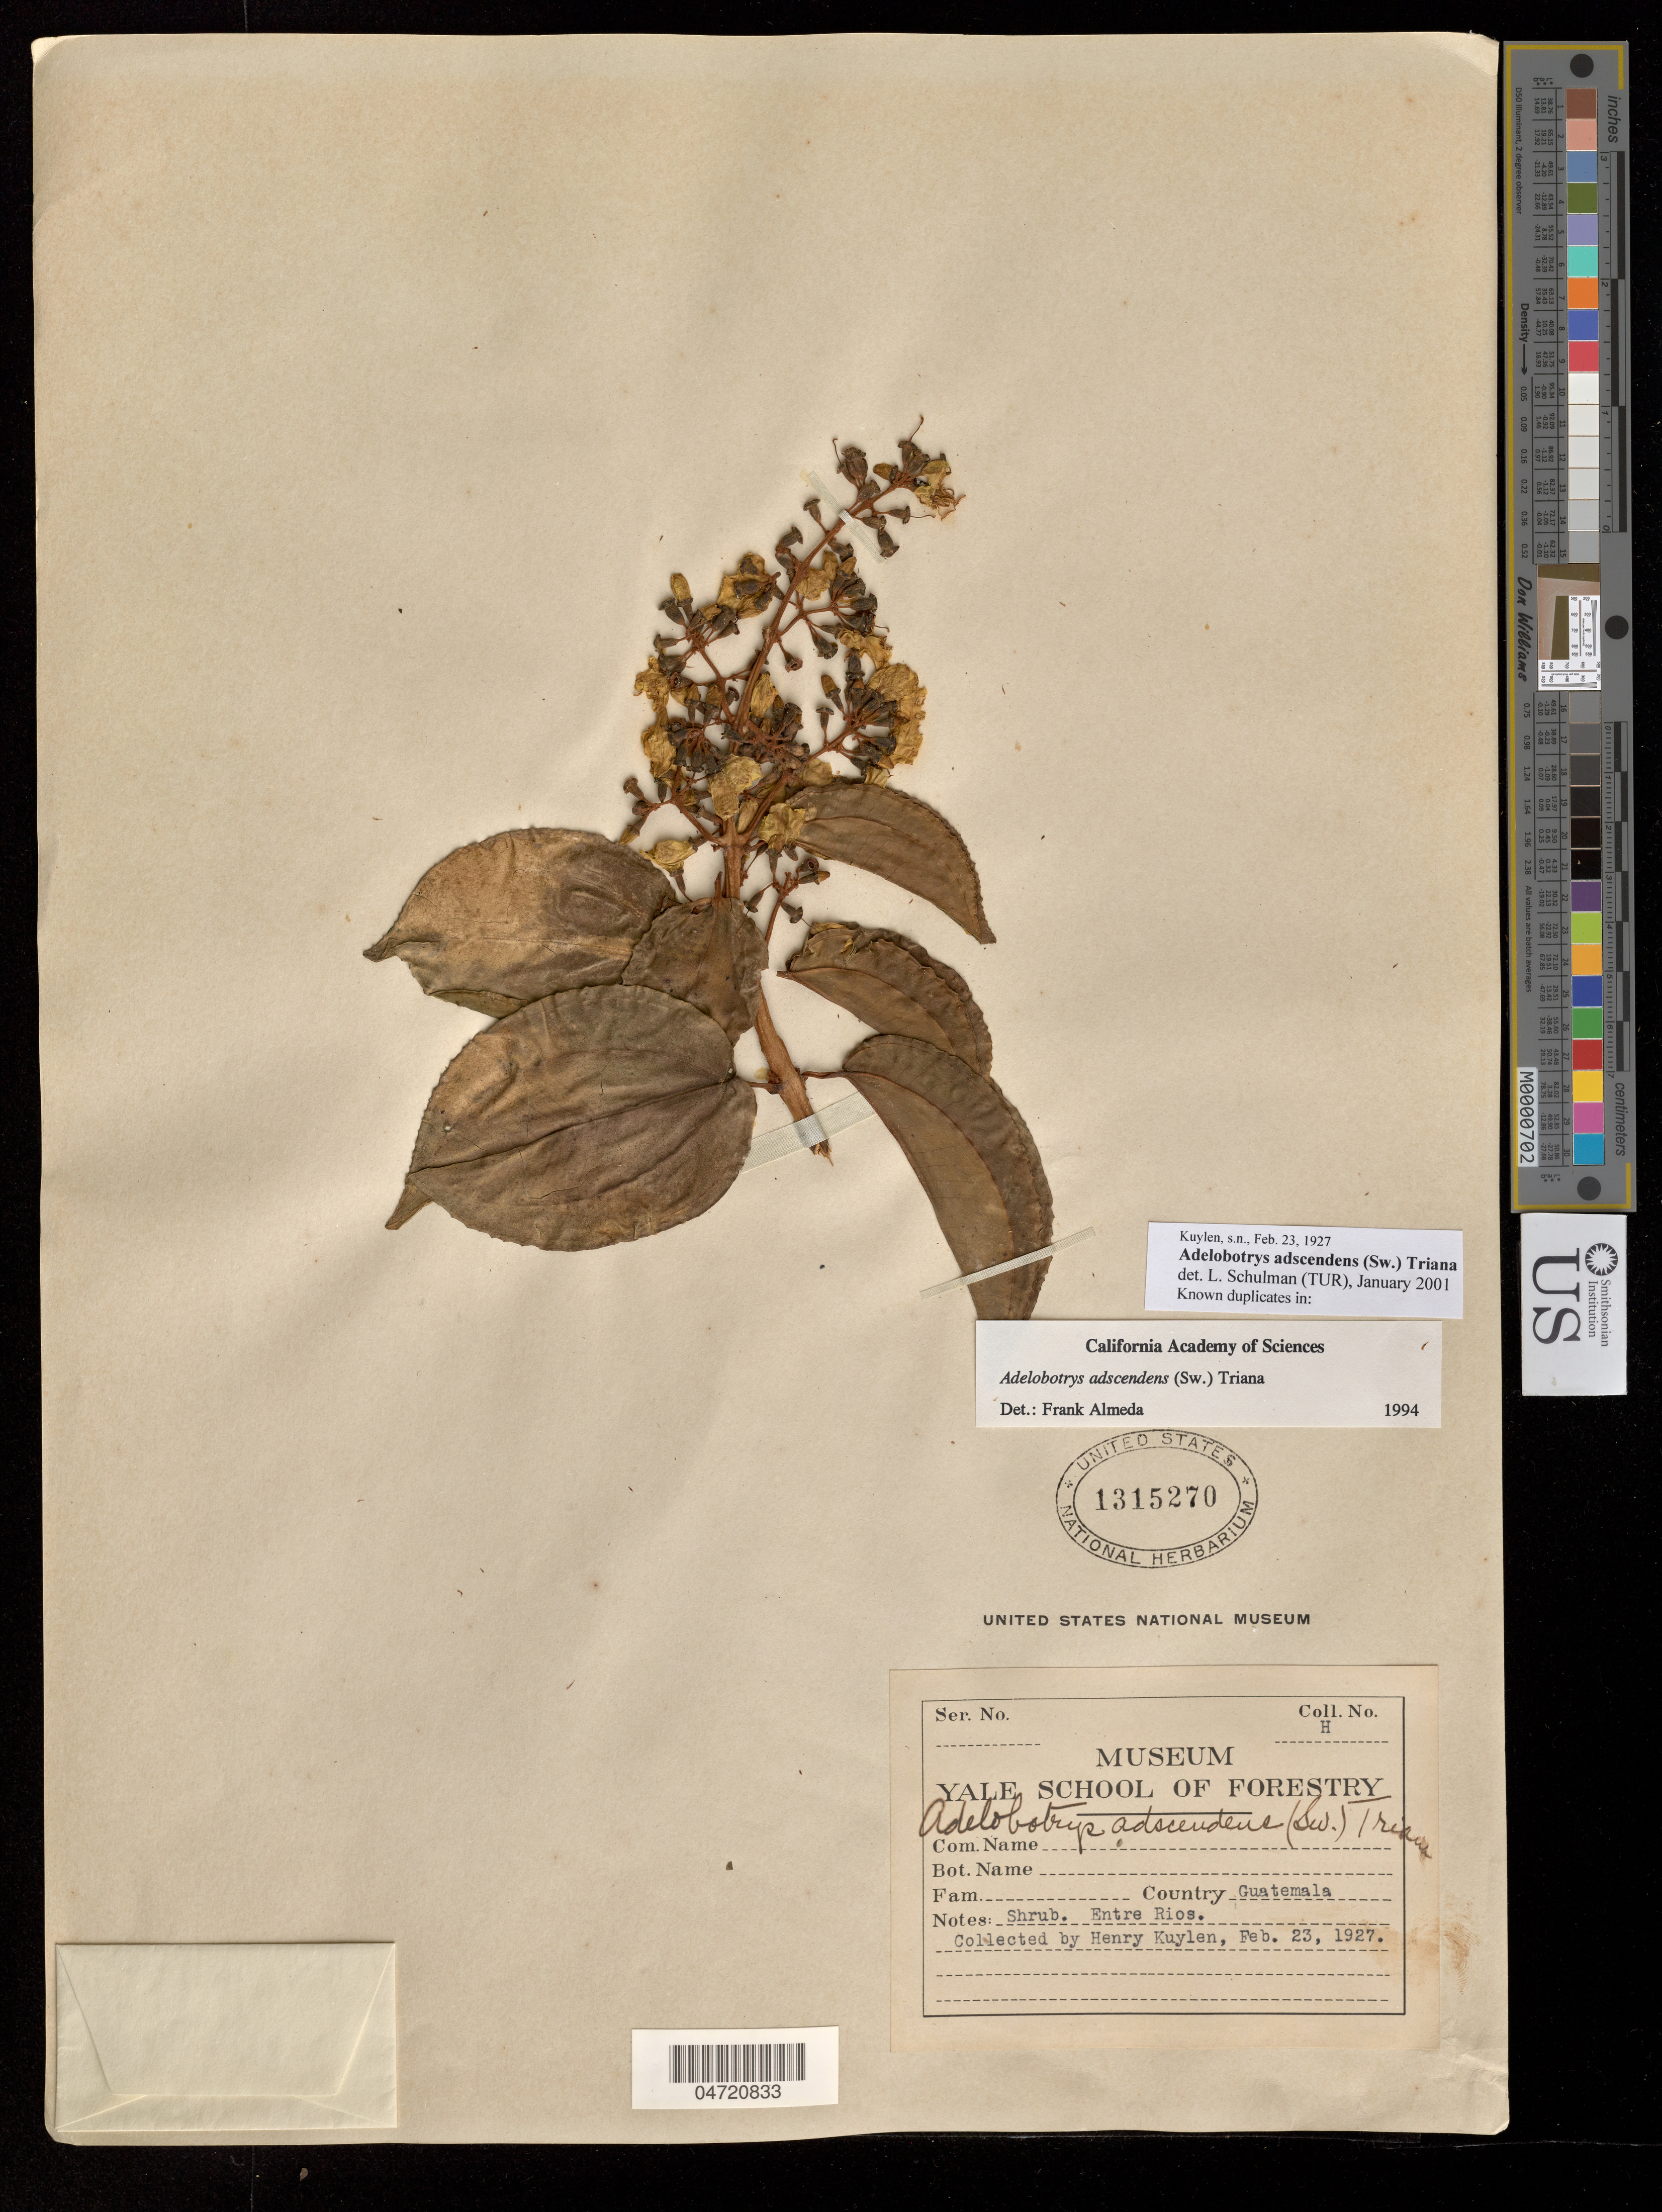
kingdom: Plantae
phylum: Tracheophyta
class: Magnoliopsida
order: Myrtales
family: Melastomataceae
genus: Adelobotrys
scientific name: Adelobotrys adscendens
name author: (Sw.) Triana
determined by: Schulman, Leif, (TUR), University of Turku (FINLAND)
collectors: H. Kuylen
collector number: H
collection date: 1927-02-23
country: Guatemala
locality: Entre Rios.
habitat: Entre Rios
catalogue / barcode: US 1315270